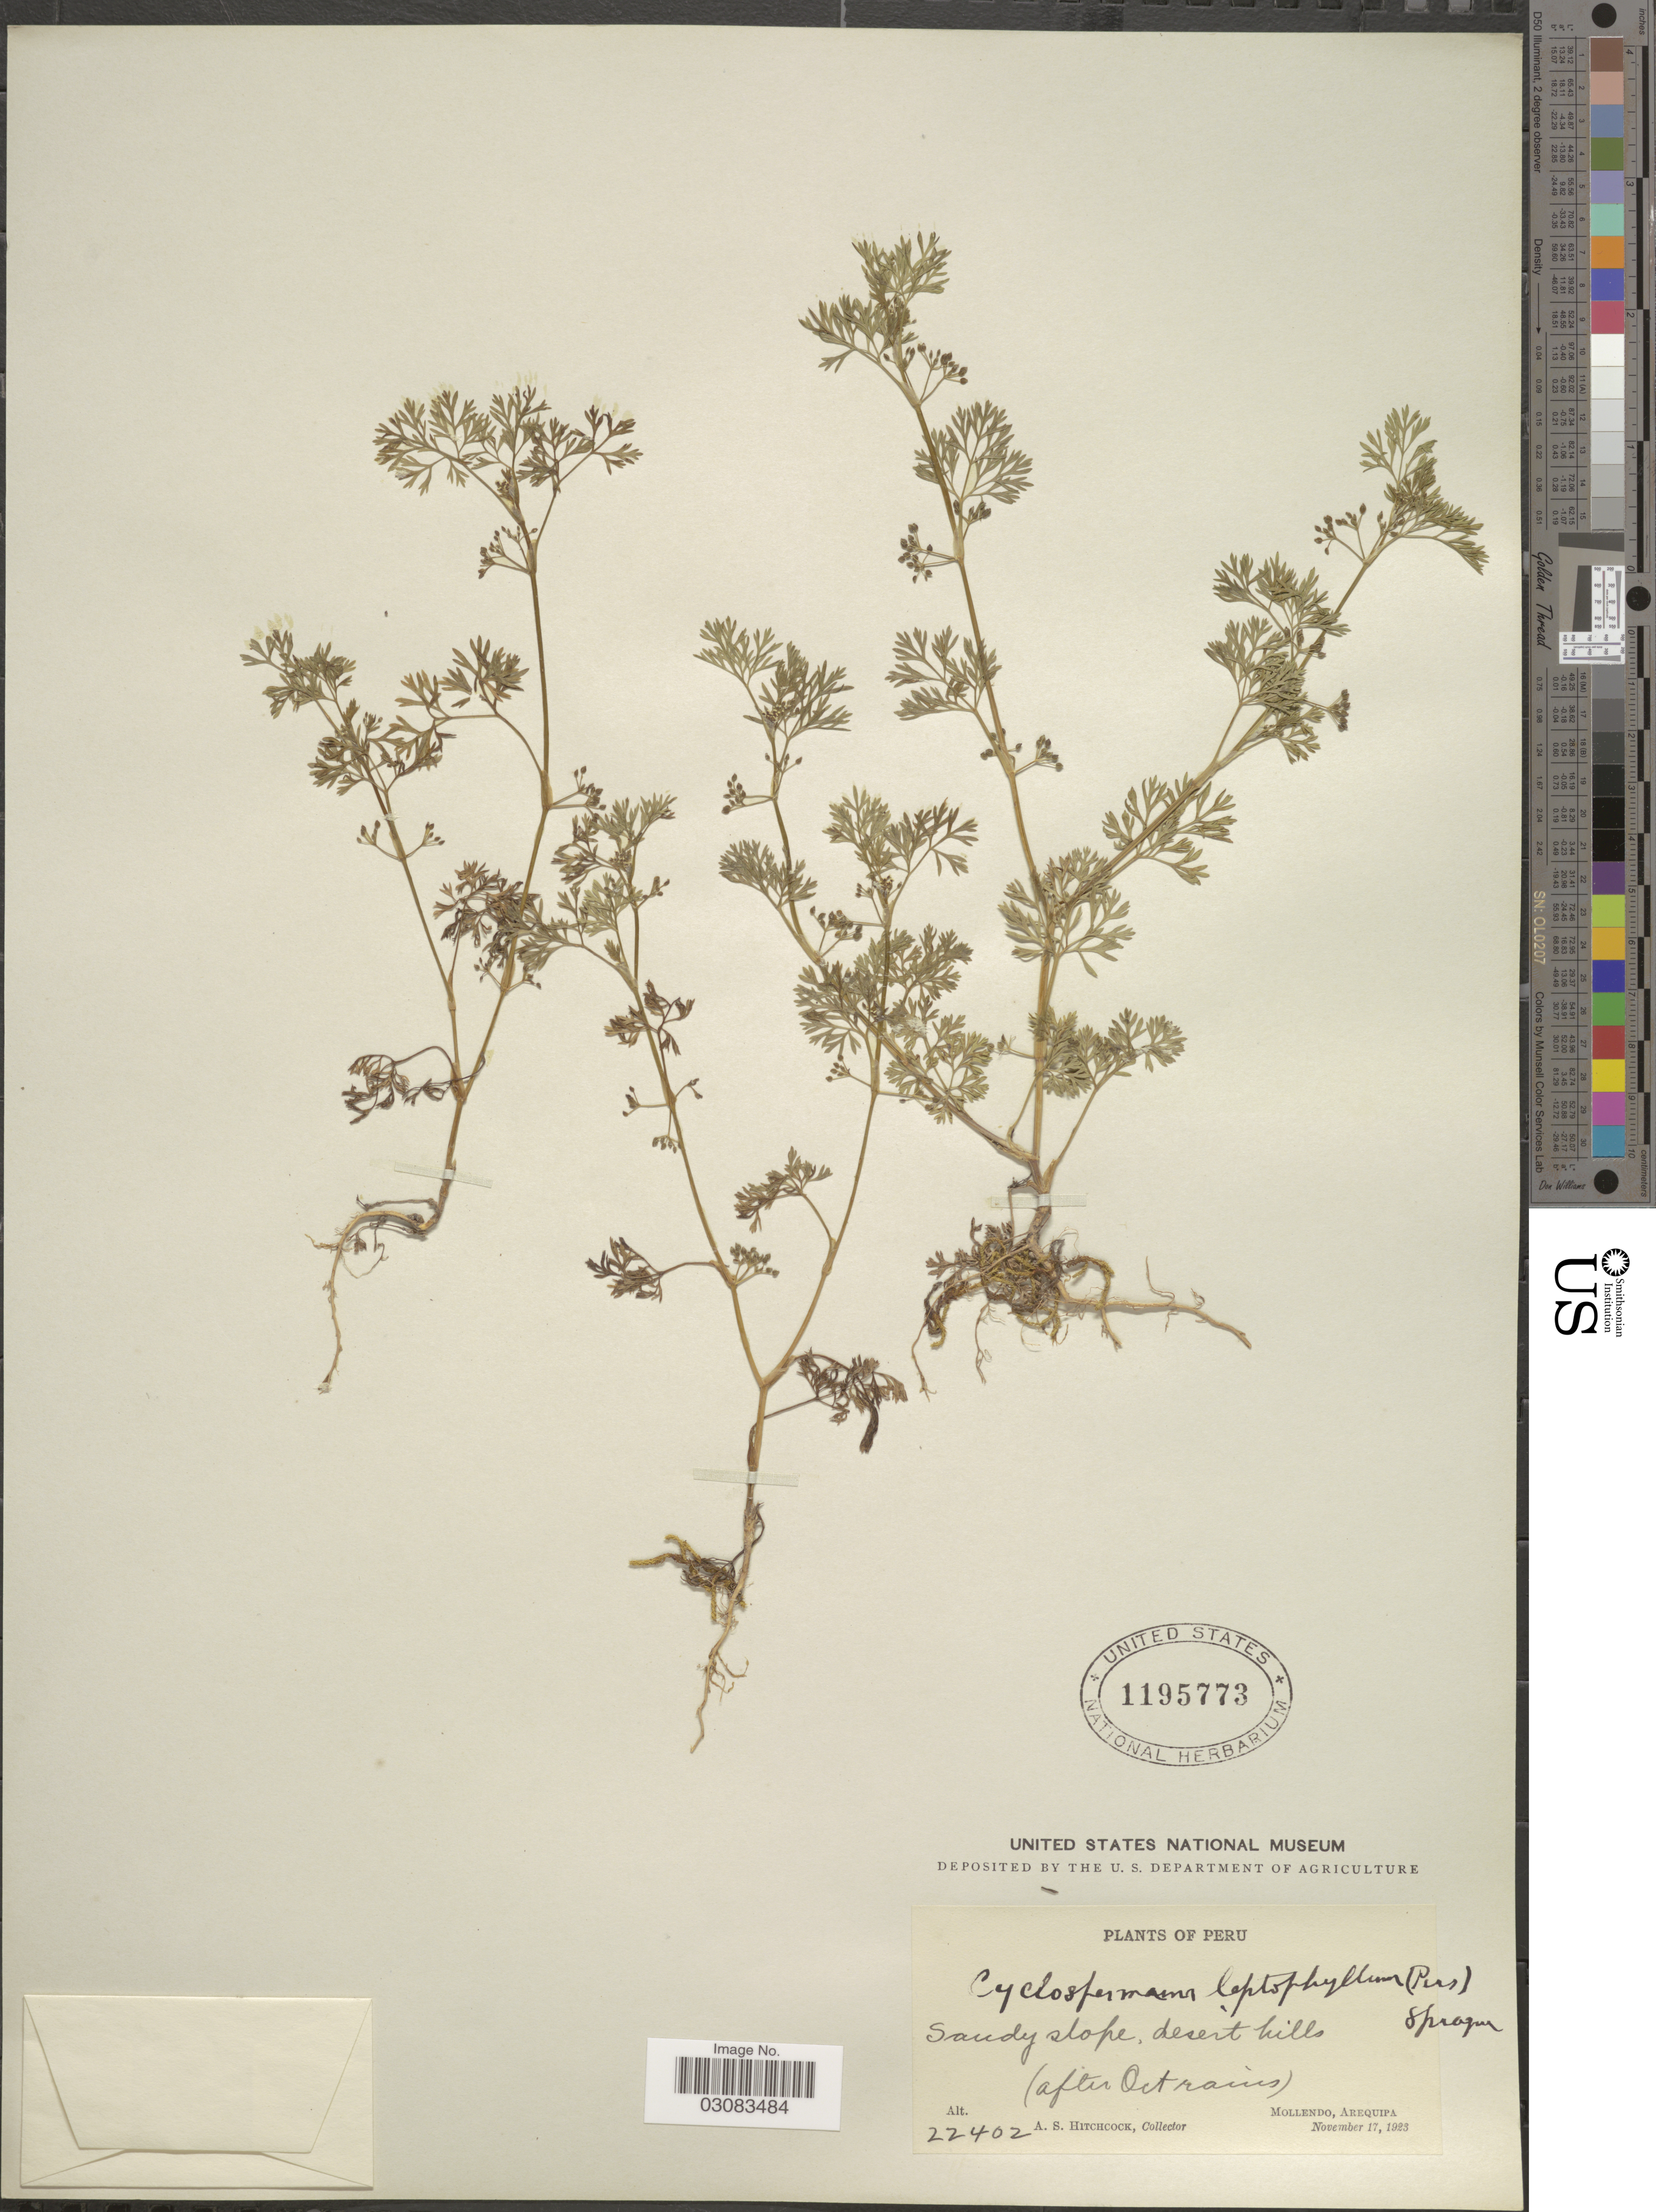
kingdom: Plantae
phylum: Tracheophyta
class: Magnoliopsida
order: Apiales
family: Apiaceae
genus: Cyclospermum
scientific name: Cyclospermum leptophyllum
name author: (Pers.) Sprague ex Britton & P. Wilson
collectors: A. Hichcock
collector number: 22402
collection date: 1923-11-17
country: Peru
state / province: Arequipa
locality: (after Oct rains). Mollendo.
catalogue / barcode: US 1195773